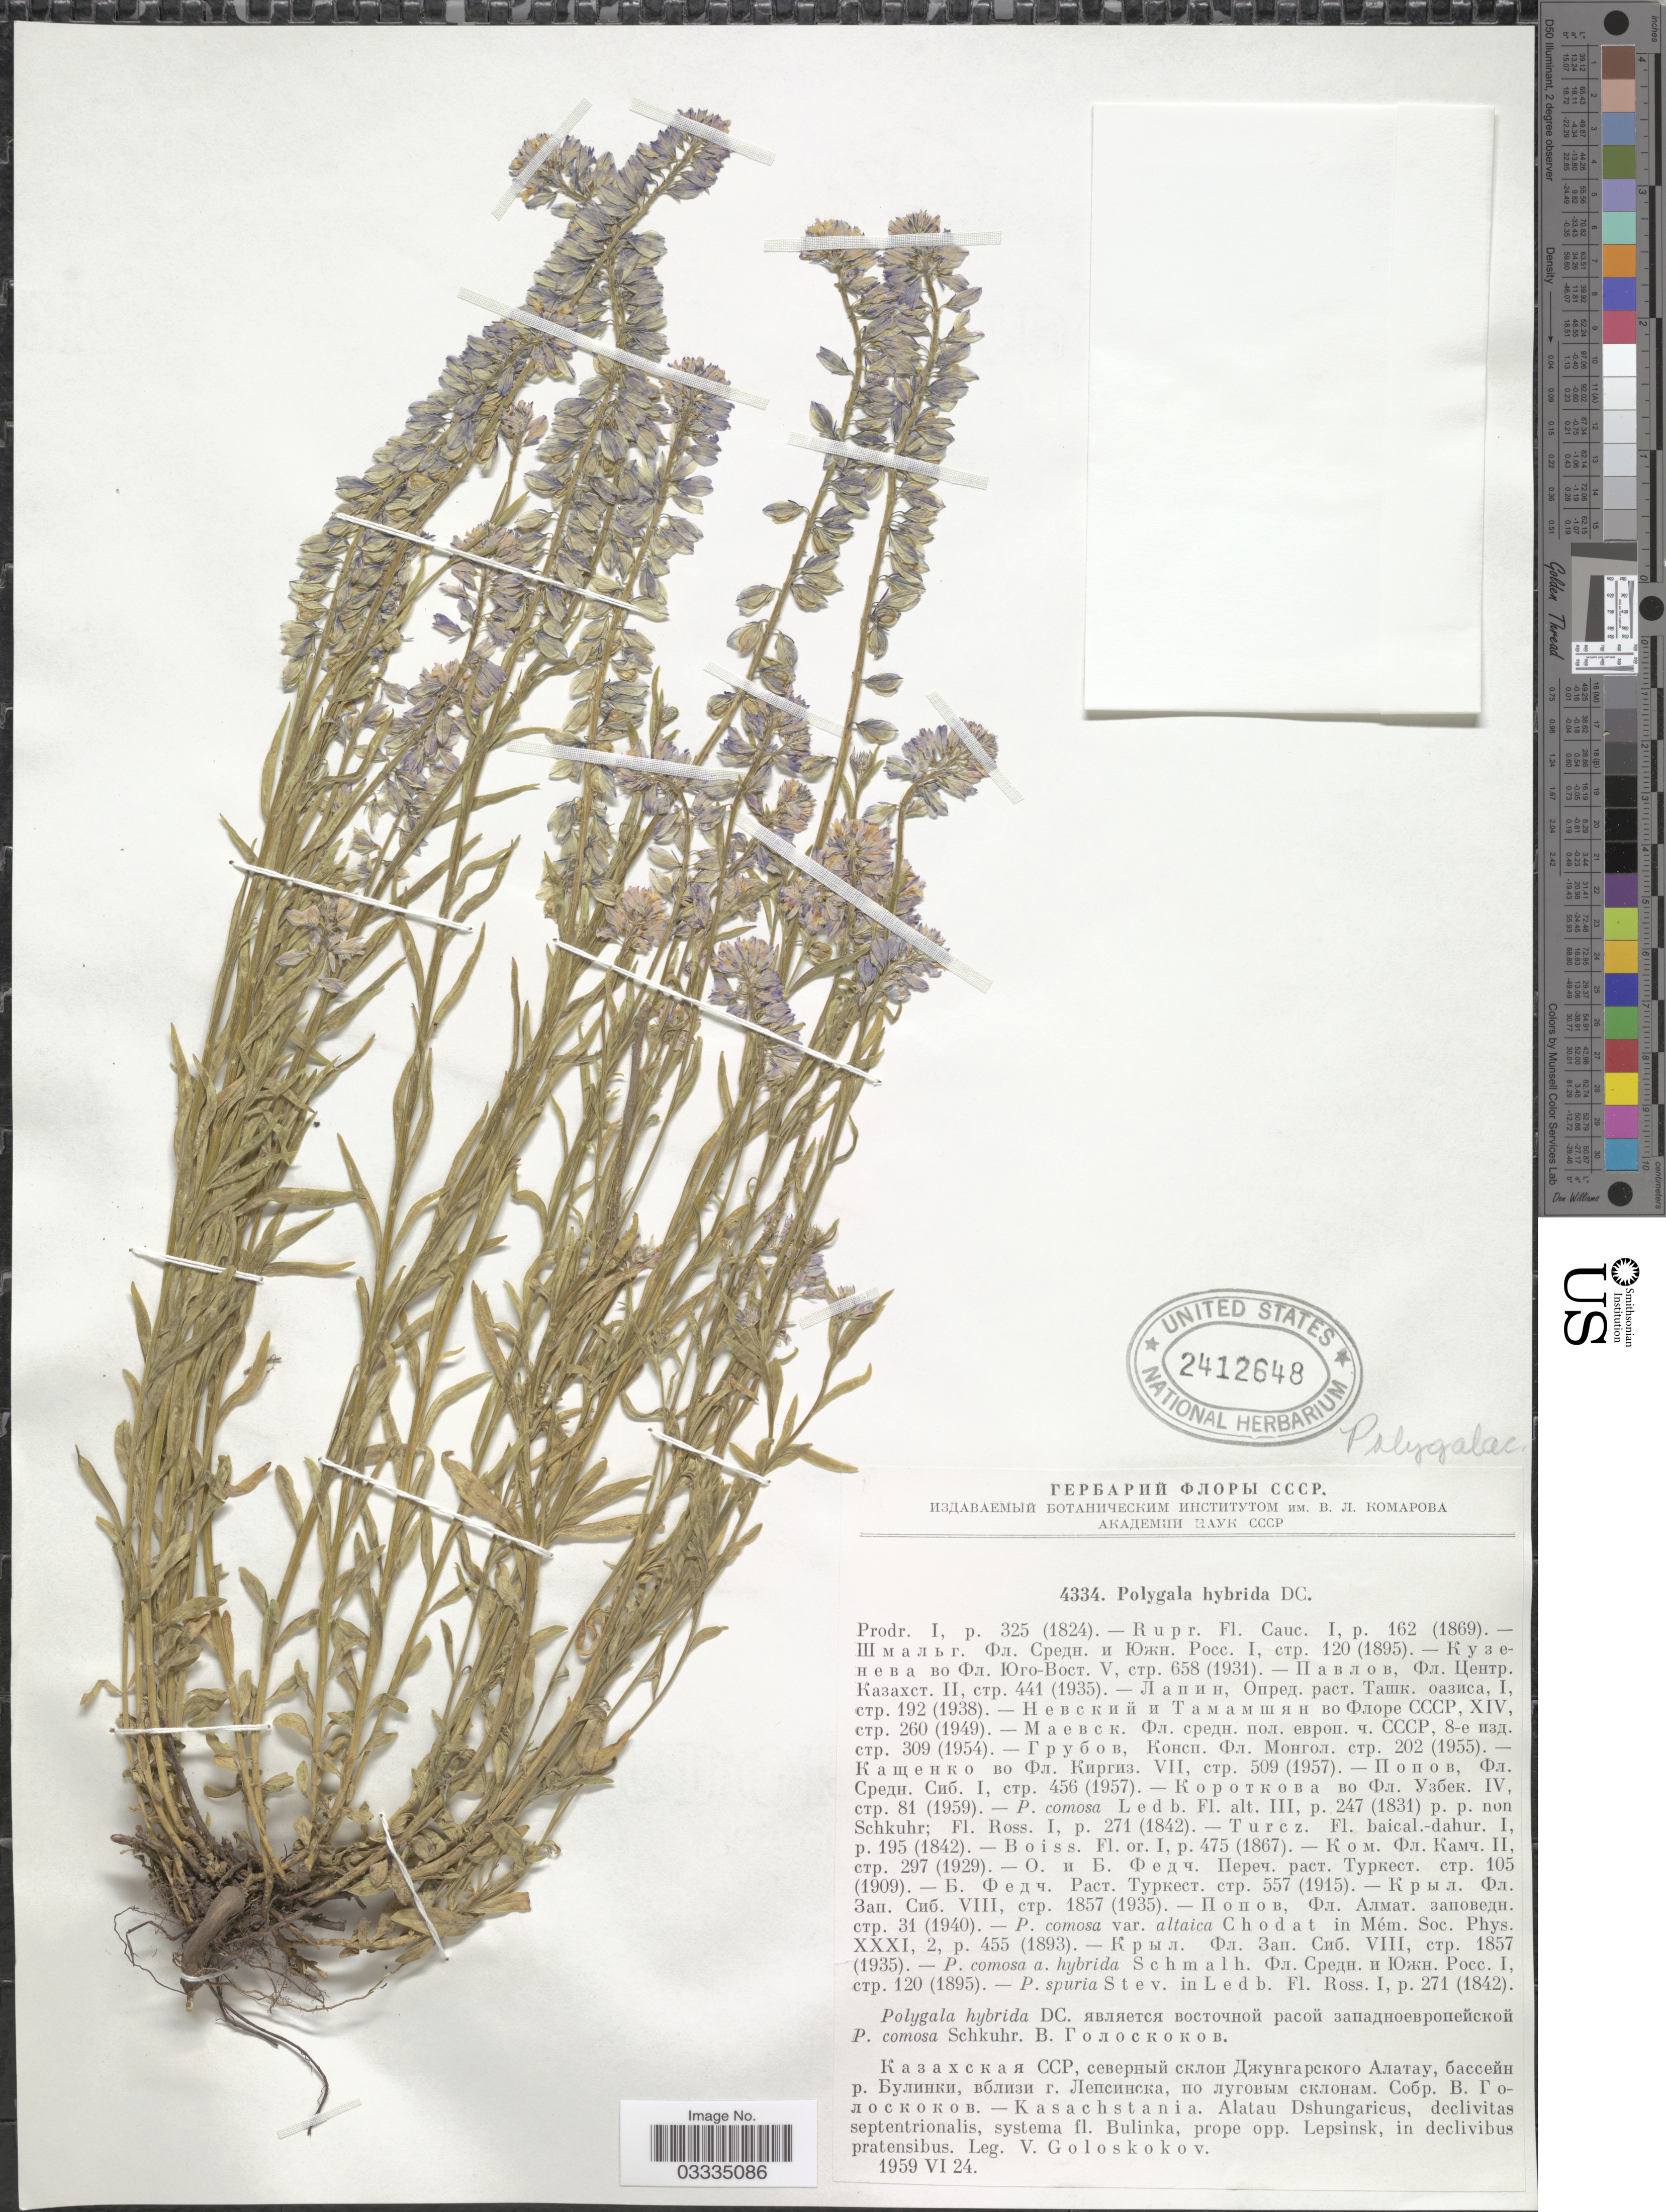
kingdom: Plantae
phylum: Tracheophyta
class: Magnoliopsida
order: Fabales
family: Polygalaceae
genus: Polygala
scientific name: Polygala hybrida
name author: DC.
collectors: V. P. Goloskokov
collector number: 4334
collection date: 1959-06-24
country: Kazakhstan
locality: X. Kasachstania. Alatau Dshungaricus, declivitas septentrionalis, systema fl. Bulinka, prope opp. Lepsinsk.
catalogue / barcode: US 2412648